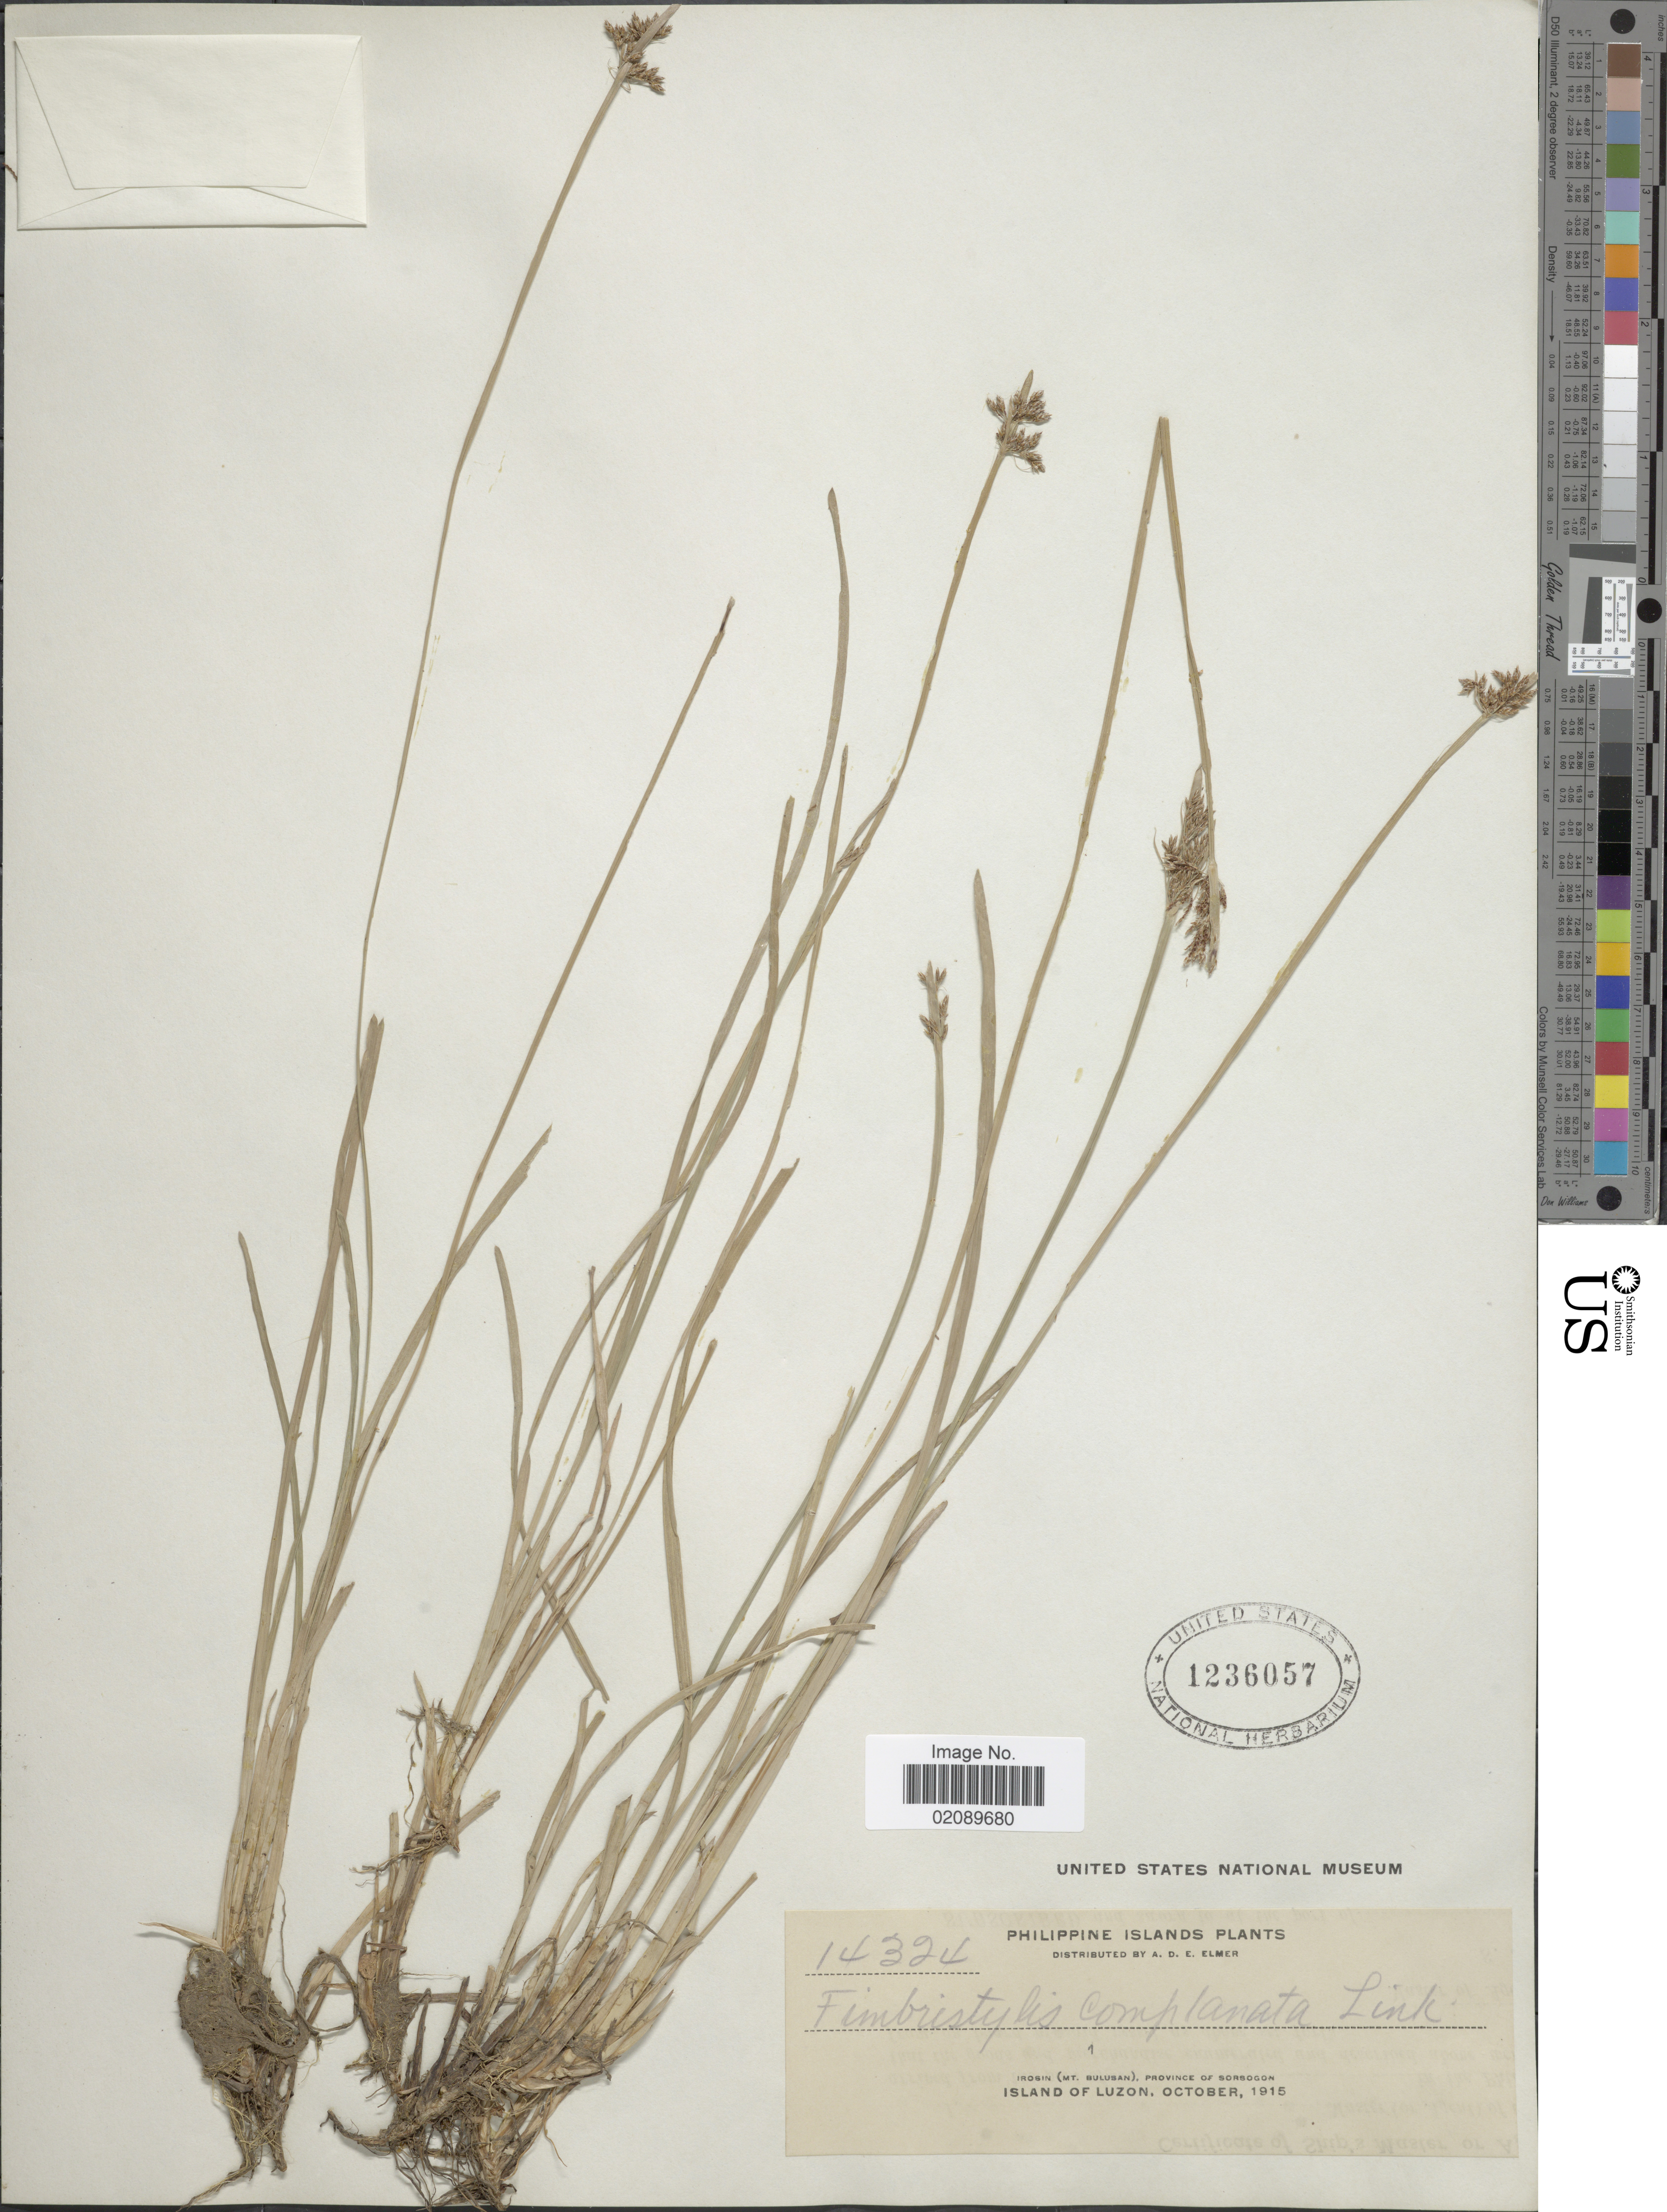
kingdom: Plantae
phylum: Tracheophyta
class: Liliopsida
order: Poales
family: Cyperaceae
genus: Fimbristylis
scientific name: Fimbristylis complanata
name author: (Retz.) Link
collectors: A. D. E. Elmer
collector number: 14324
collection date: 1915-10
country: Philippines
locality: Philippine Islands, Irosin (Mt. Bulusan), Province of Sorsogon, Island of Luzon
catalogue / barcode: US 1236057